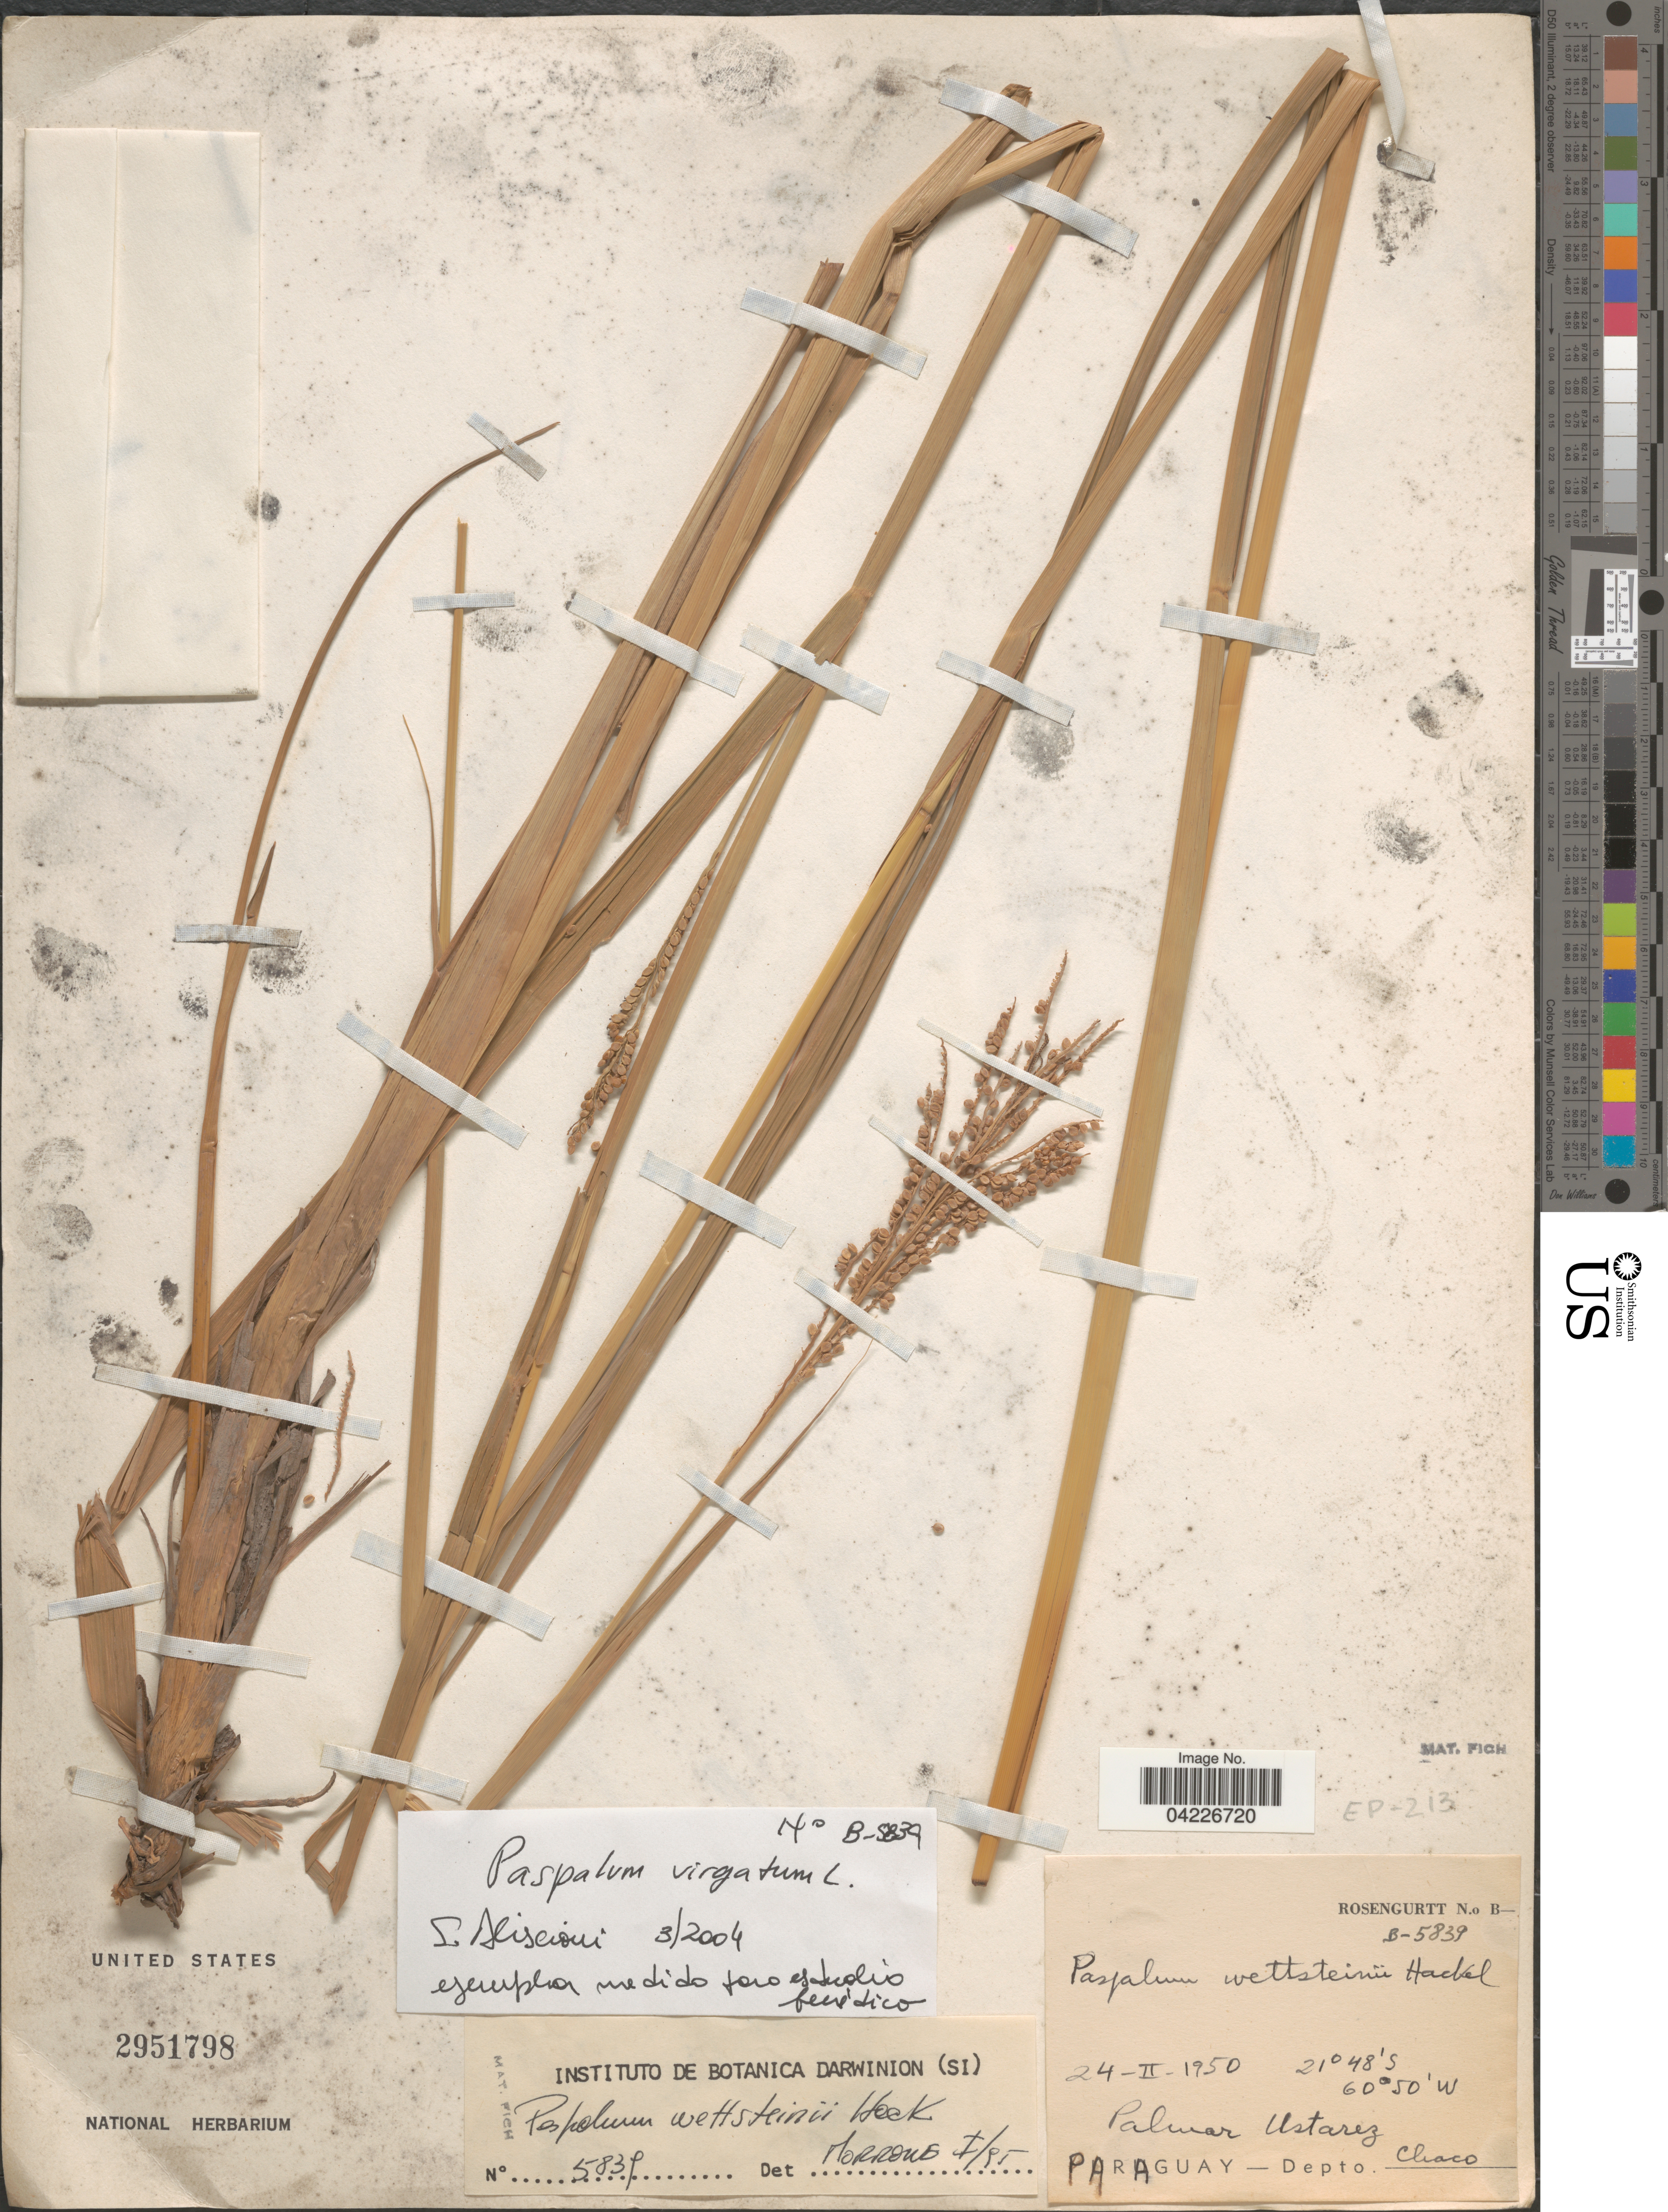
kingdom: Plantae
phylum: Tracheophyta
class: Liliopsida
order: Poales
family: Poaceae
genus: Paspalum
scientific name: Paspalum virgatum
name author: L.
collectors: Rosengurtt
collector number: B-5839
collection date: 1950-02-24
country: Argentina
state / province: Chaco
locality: Palmar Ustarez. Depto. Chaco.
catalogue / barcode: US 2951798